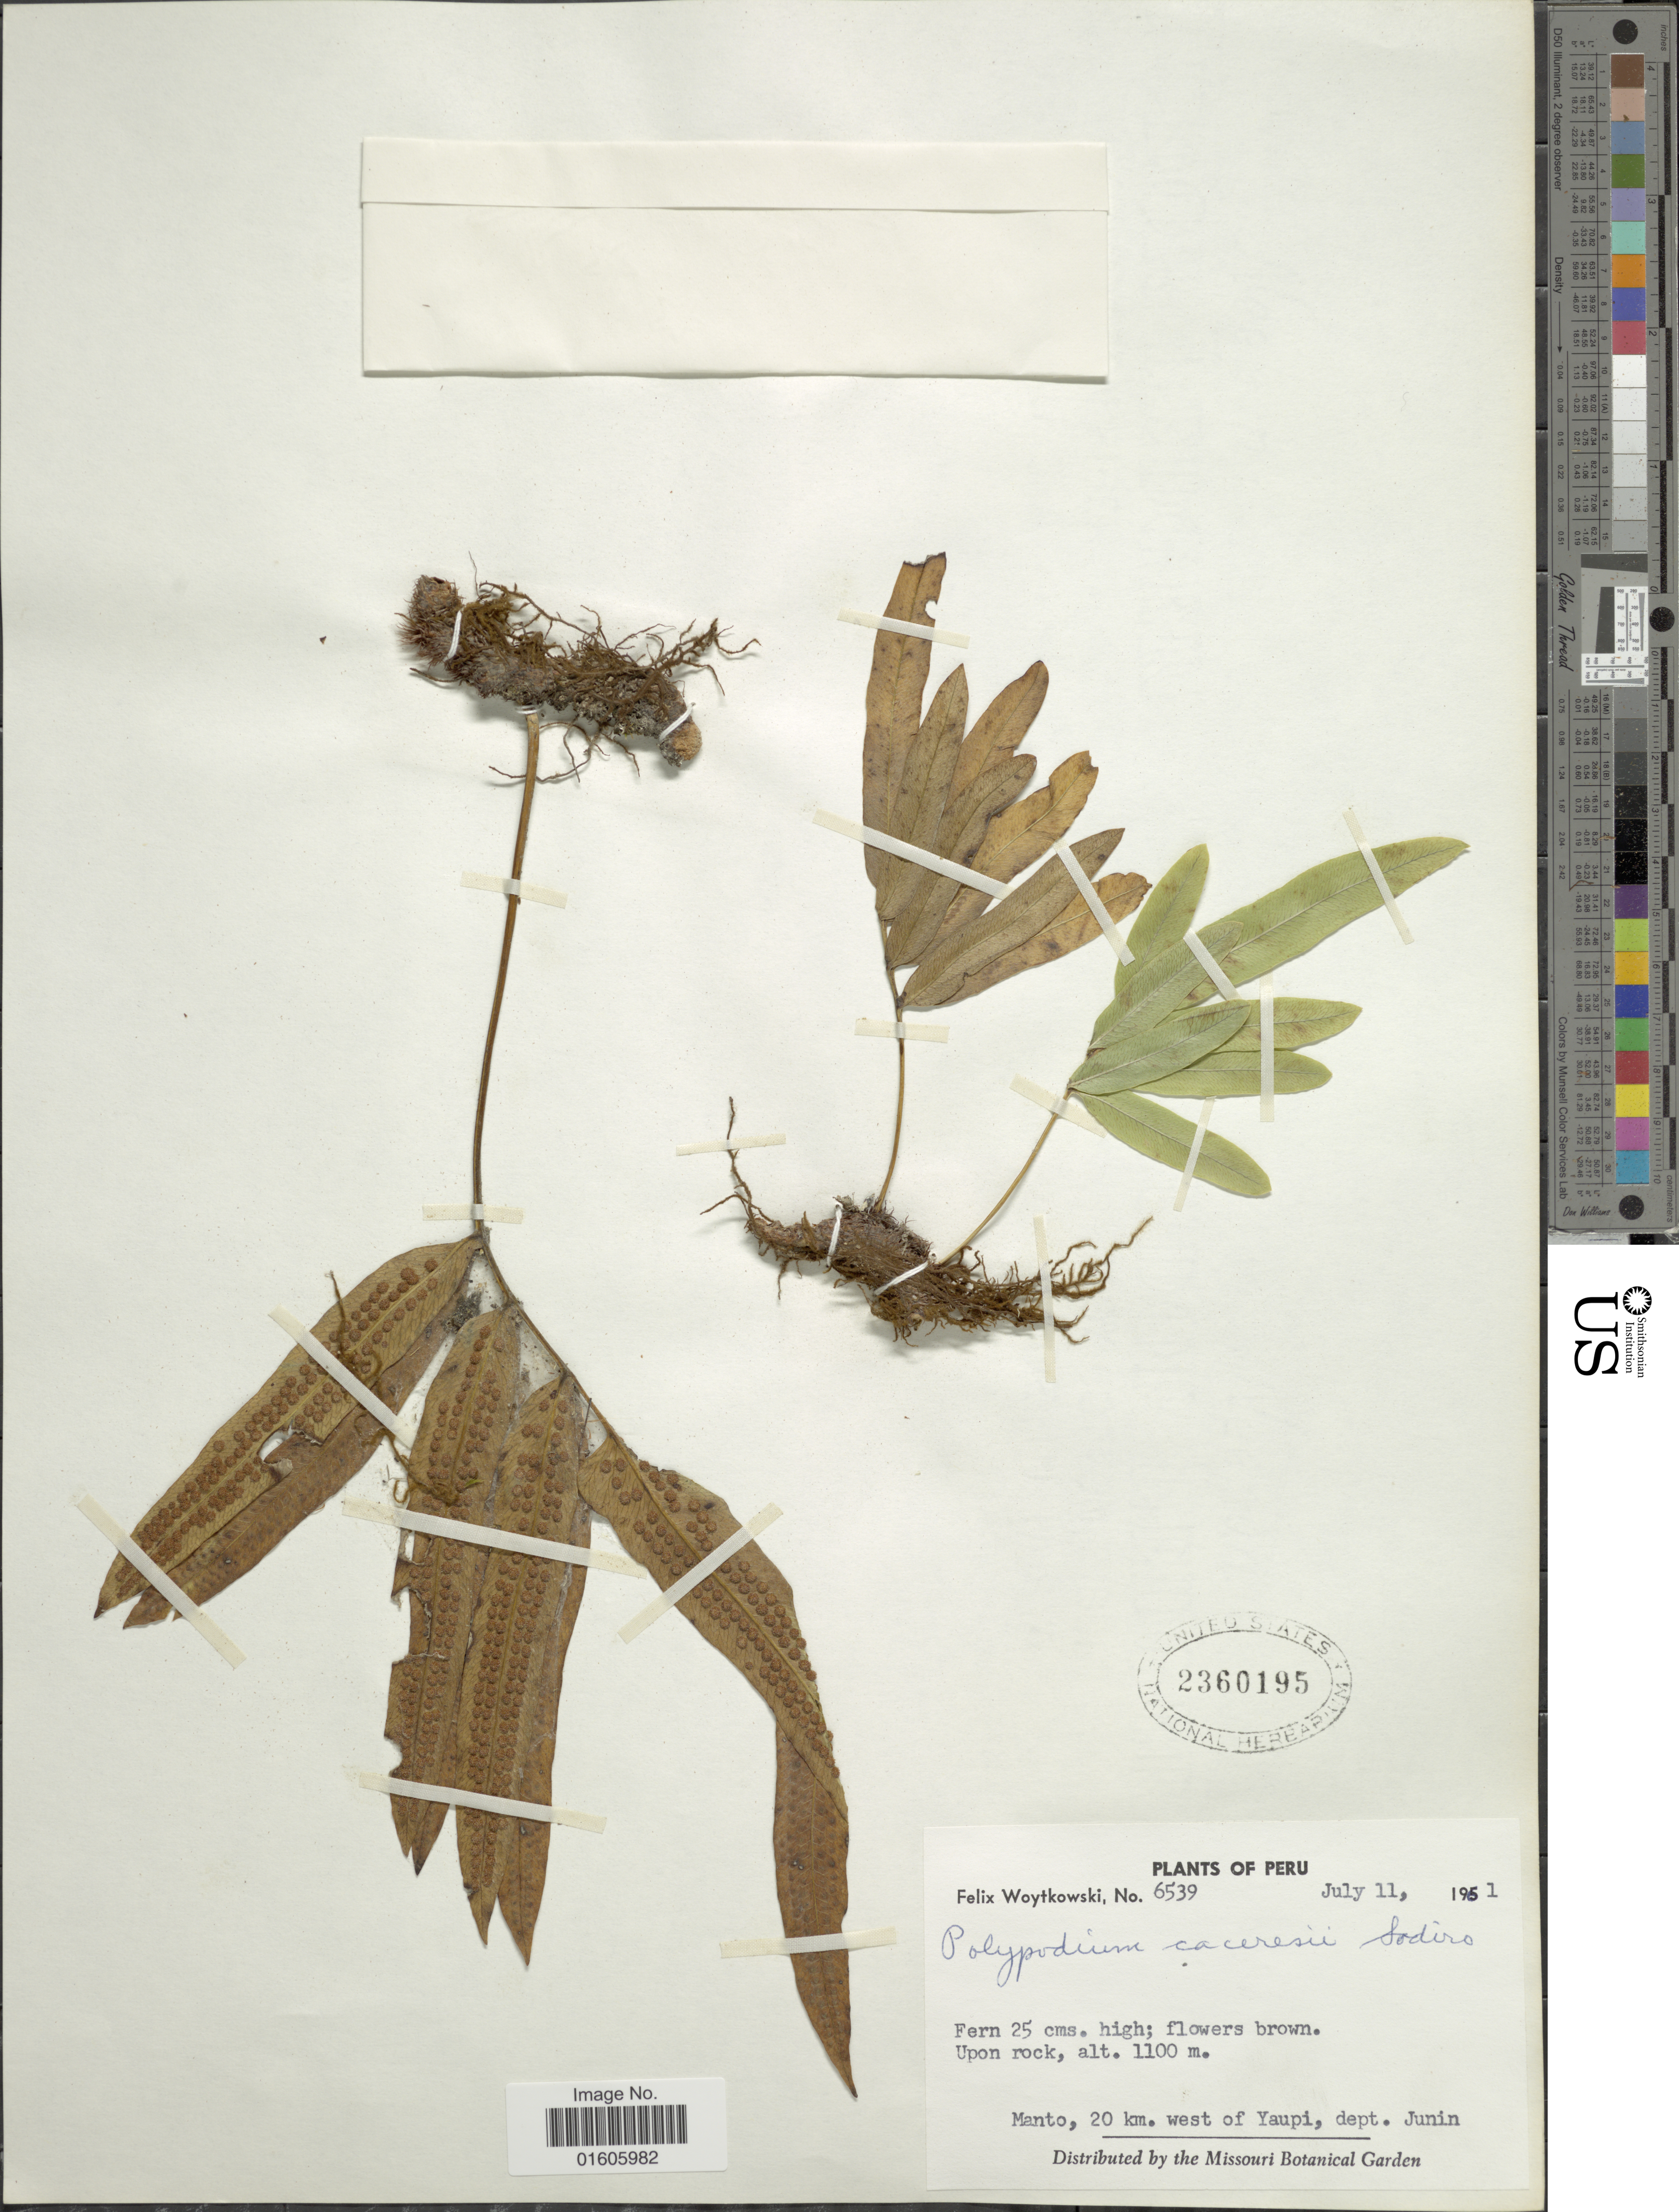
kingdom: Plantae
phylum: Tracheophyta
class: Polypodiopsida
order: Polypodiales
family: Polypodiaceae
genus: Serpocaulon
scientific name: Serpocaulon caceresii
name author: A.R. Sm.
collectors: F. Woytkowski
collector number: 6539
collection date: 1951-07-11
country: Peru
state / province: Junín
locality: Manto, 20 km. west of Yaupi, dept. Junin.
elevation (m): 1100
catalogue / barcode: US 2360195